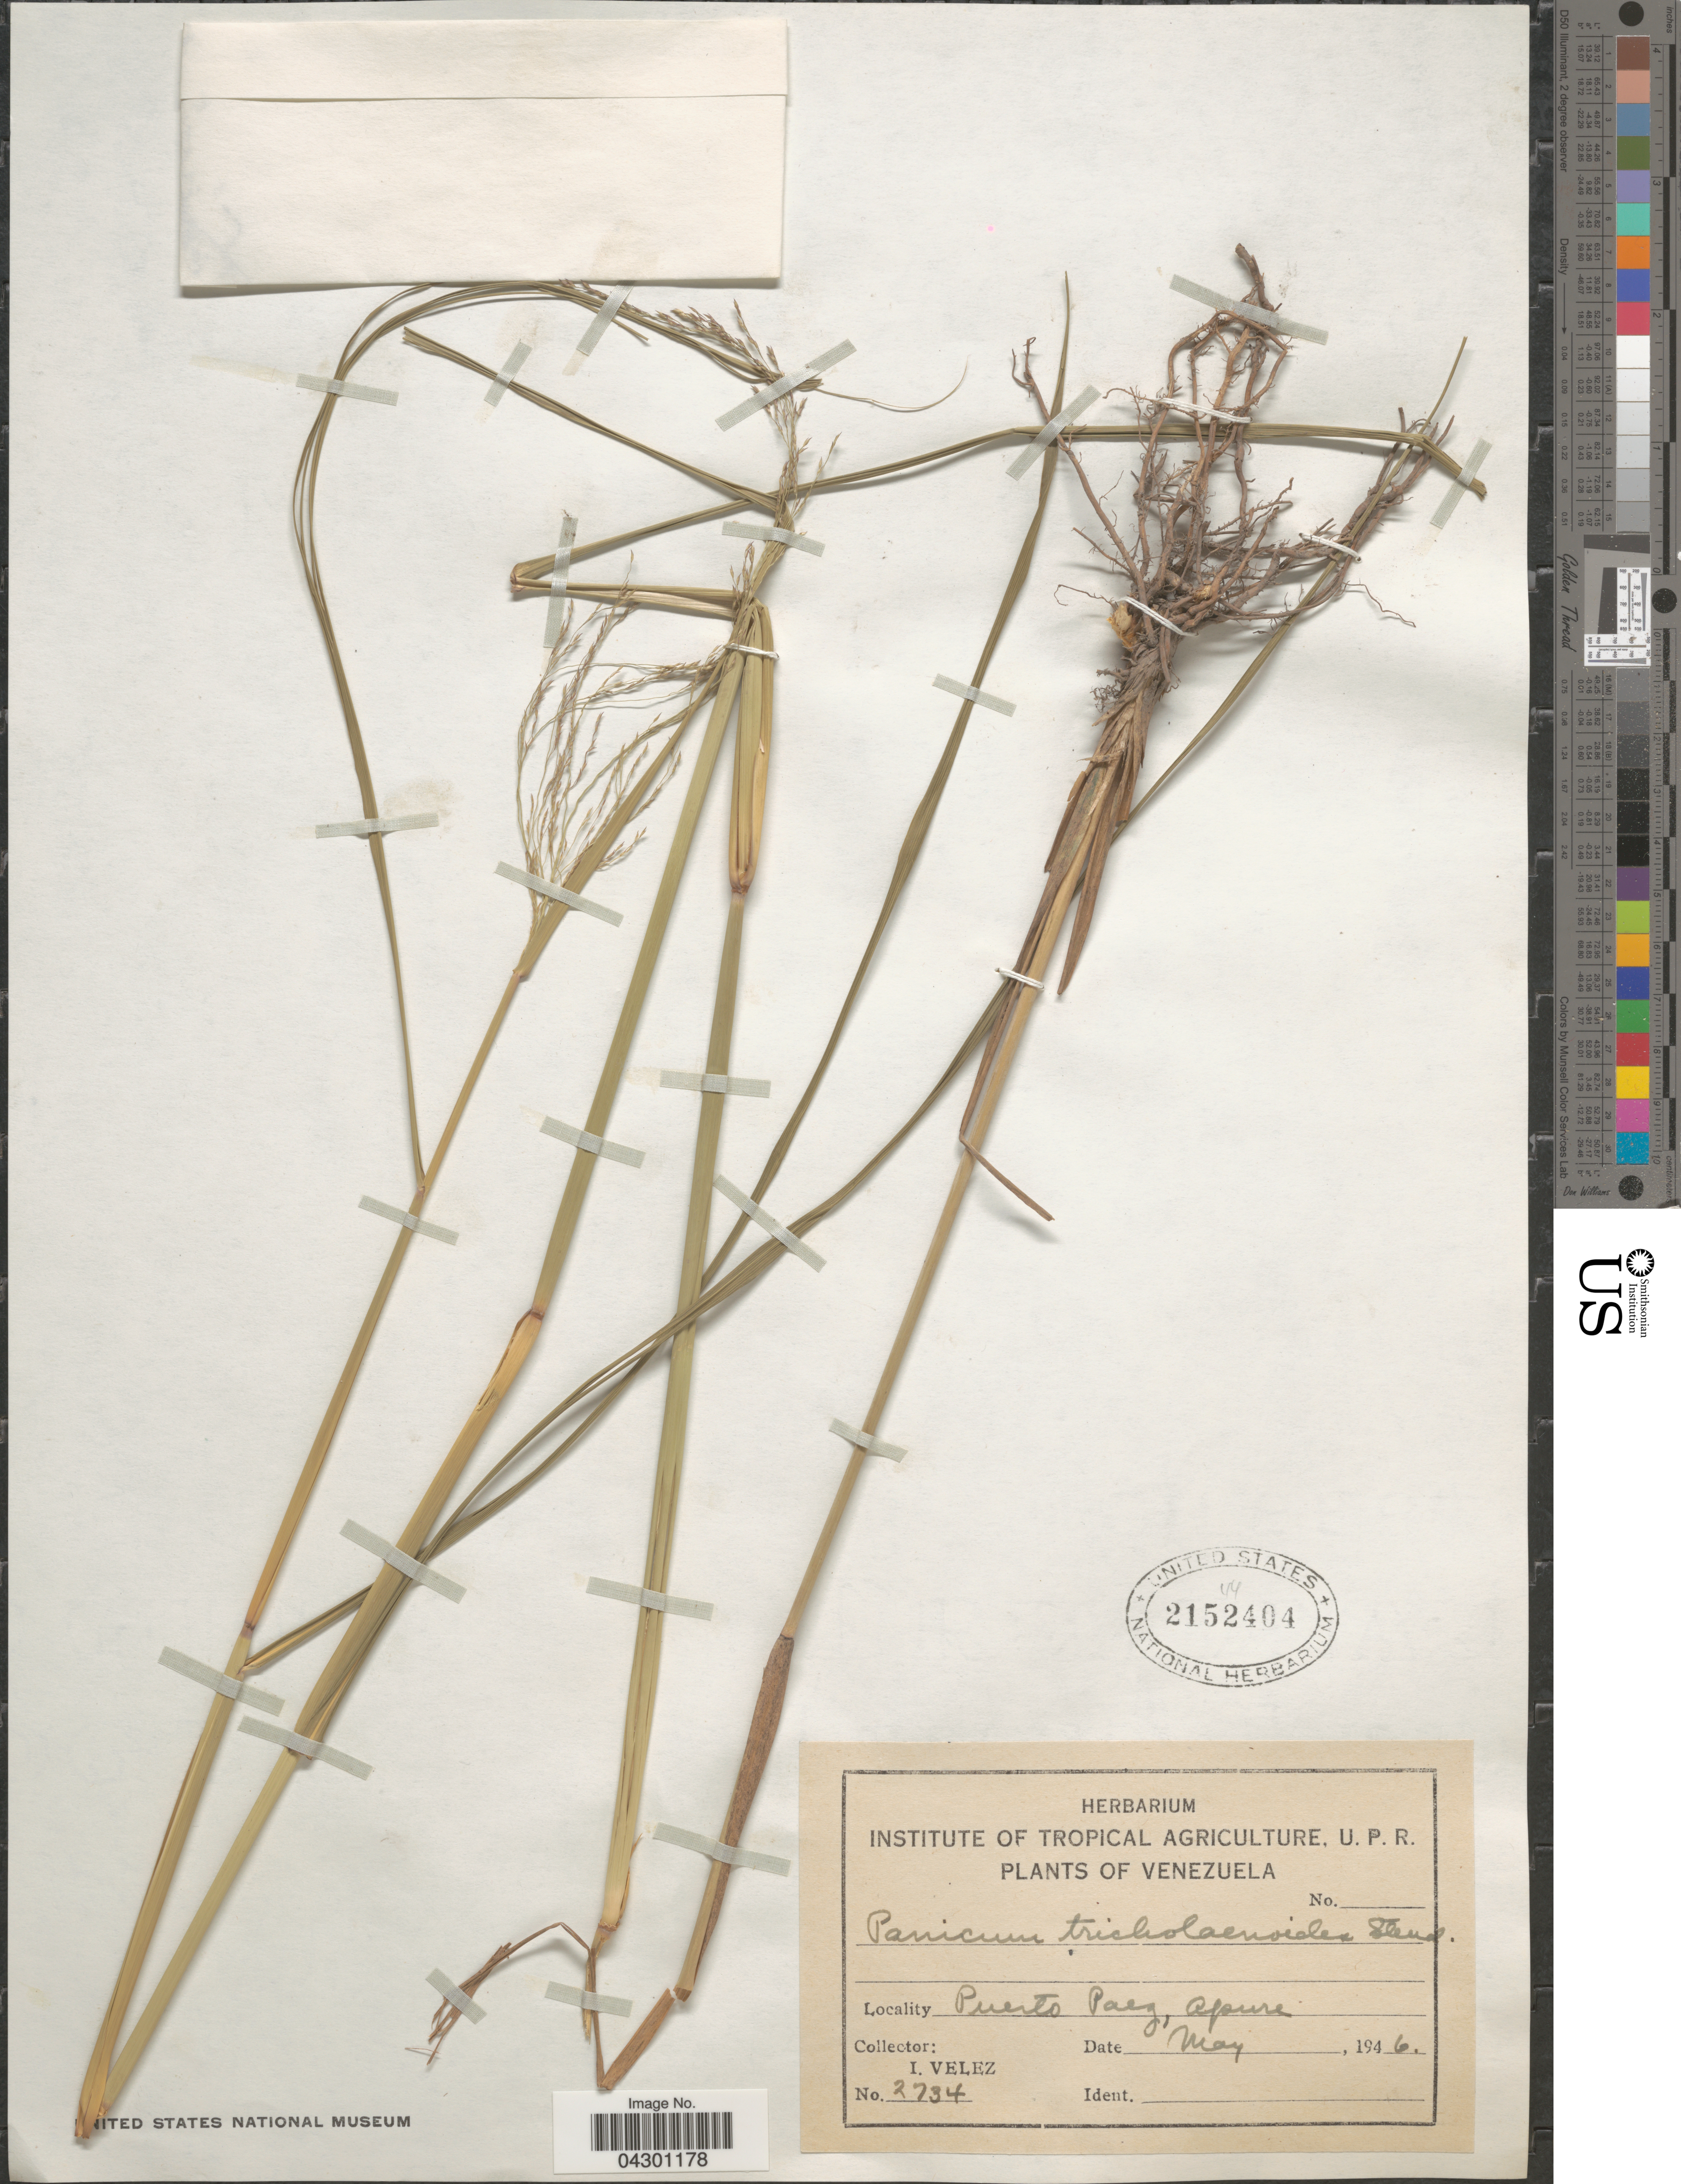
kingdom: Plantae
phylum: Tracheophyta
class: Liliopsida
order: Poales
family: Poaceae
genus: Panicum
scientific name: Panicum tricholaenoides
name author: Steud.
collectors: I. Velez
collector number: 2734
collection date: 1946-05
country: Venezuela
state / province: Apure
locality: Puerto Paez.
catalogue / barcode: US 2152404